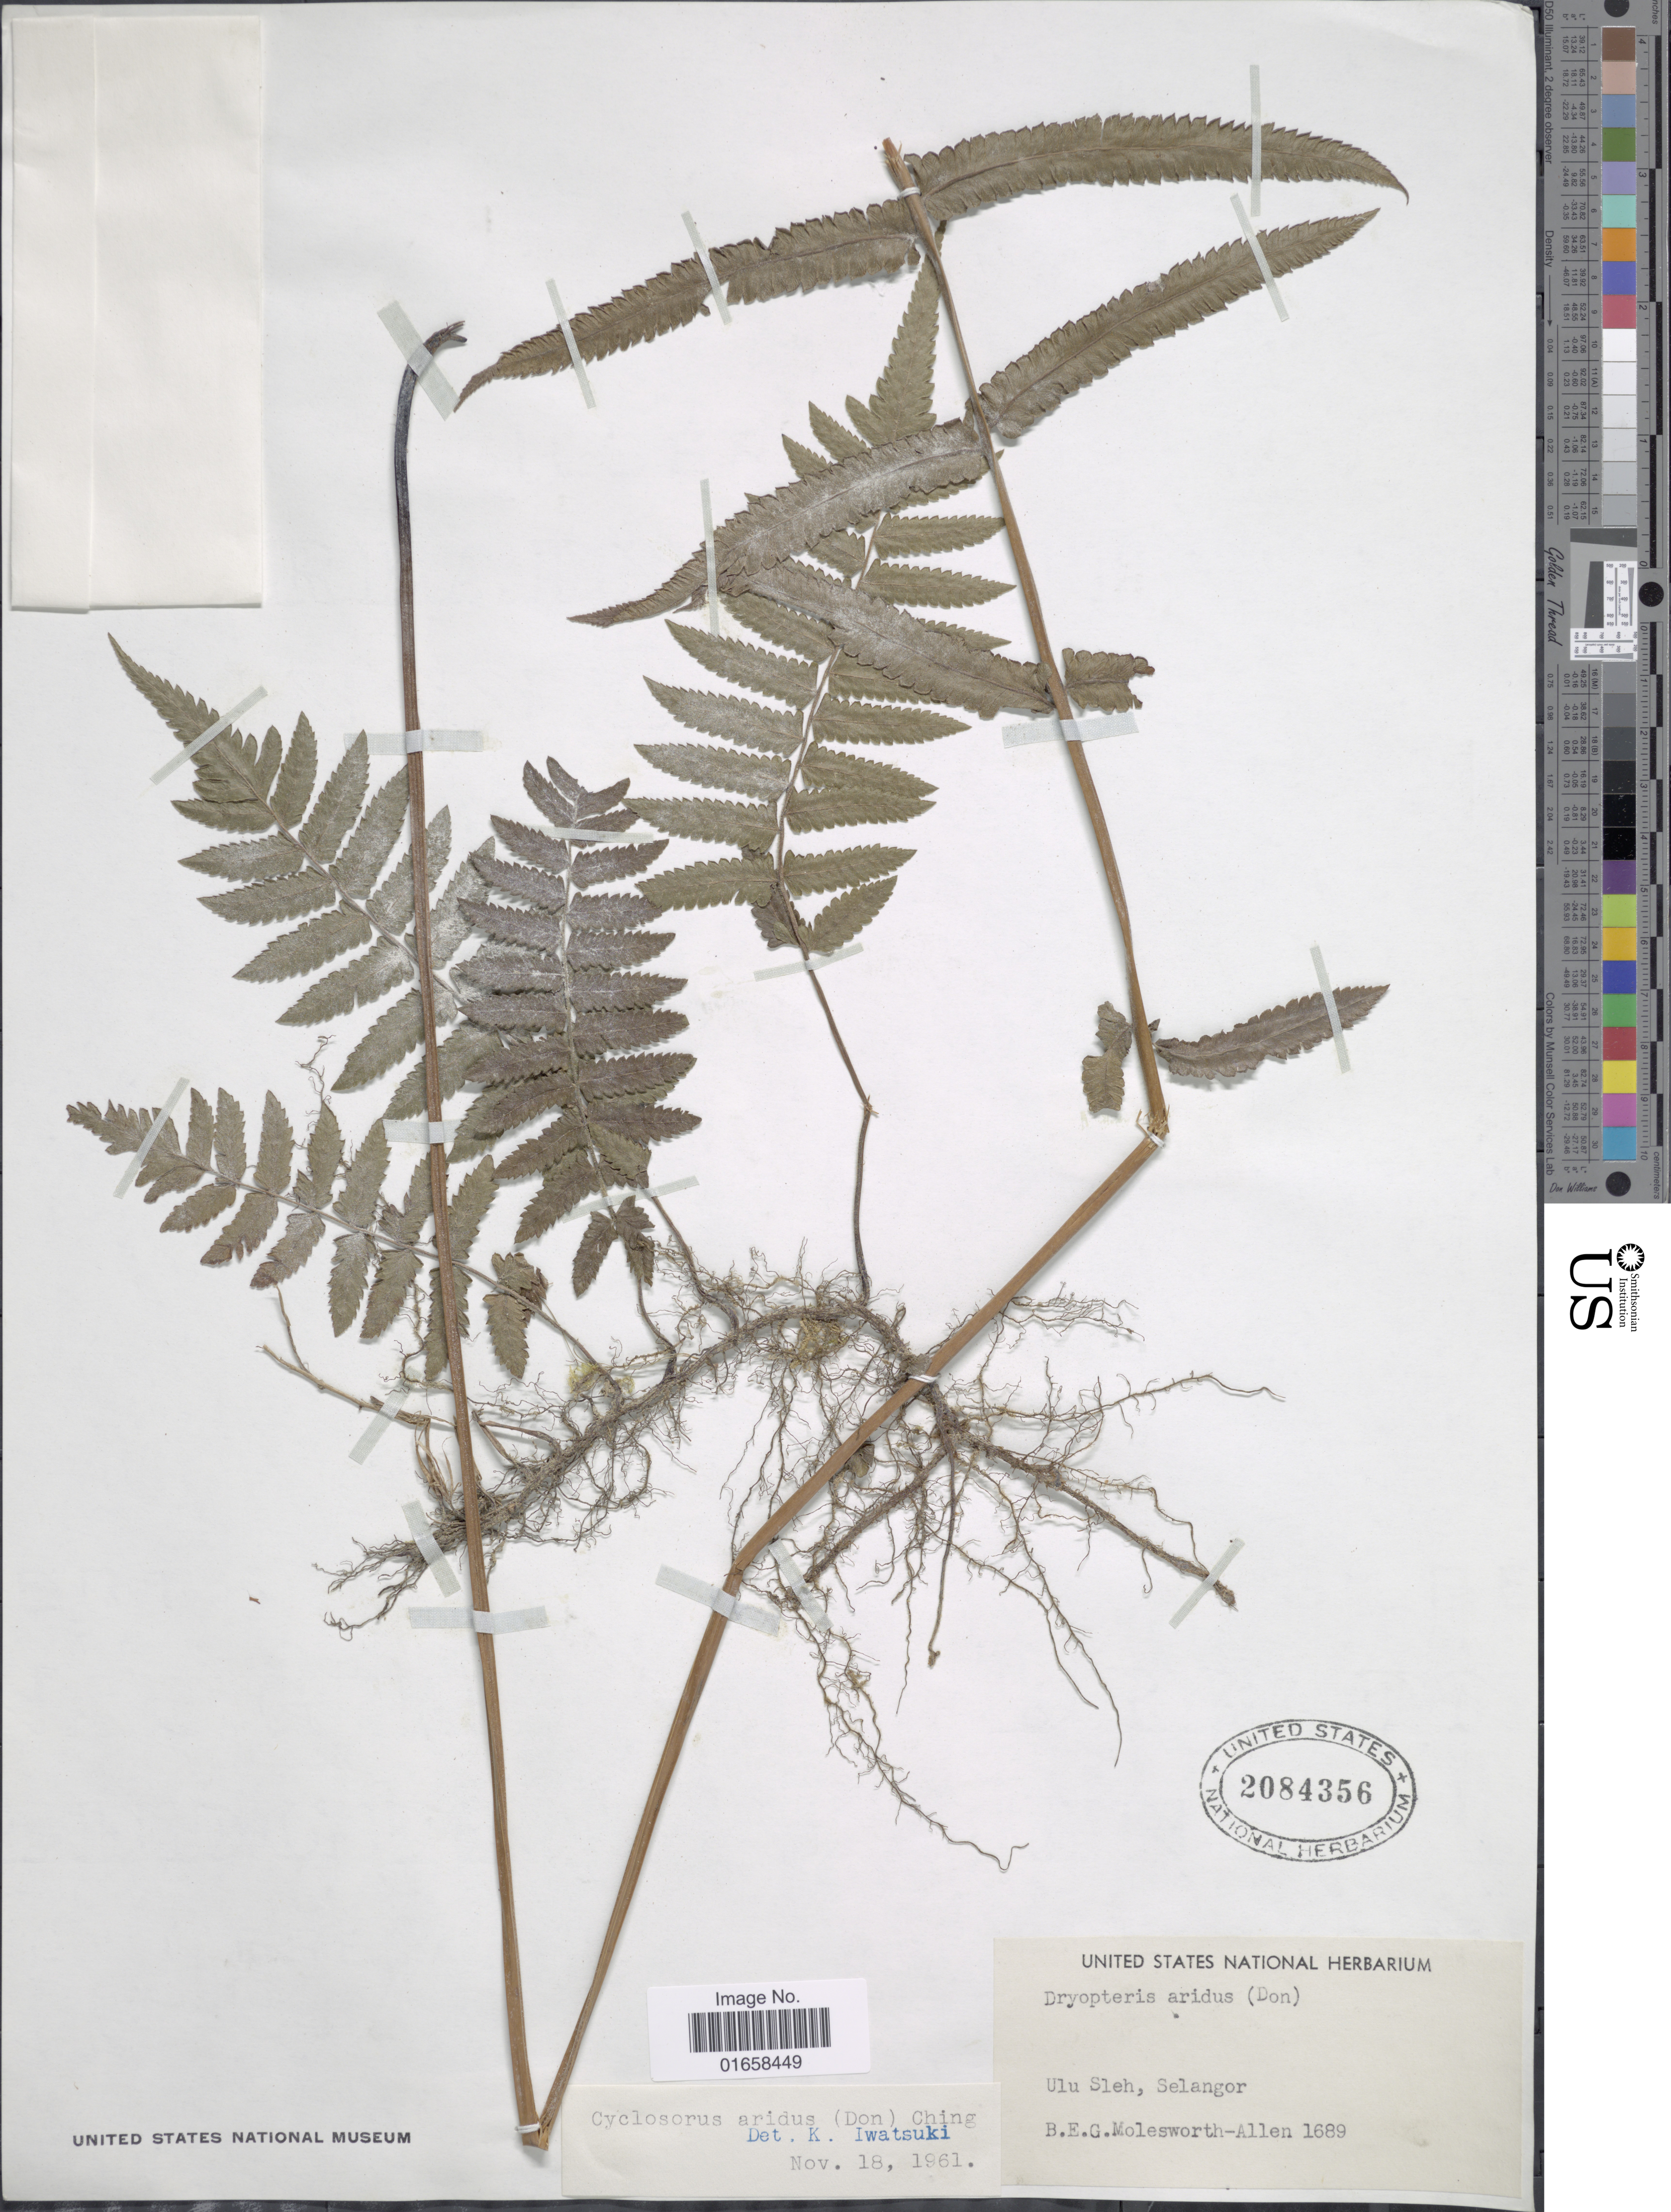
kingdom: Plantae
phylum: Tracheophyta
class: Polypodiopsida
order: Polypodiales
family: Thelypteridaceae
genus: Christella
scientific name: Christella arida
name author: (D. Don) Holttum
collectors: B. E. G. Molesworth-Allen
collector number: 1689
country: Malaysia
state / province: Selangor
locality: Ulu Sleh, Selangor.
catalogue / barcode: US 2084356